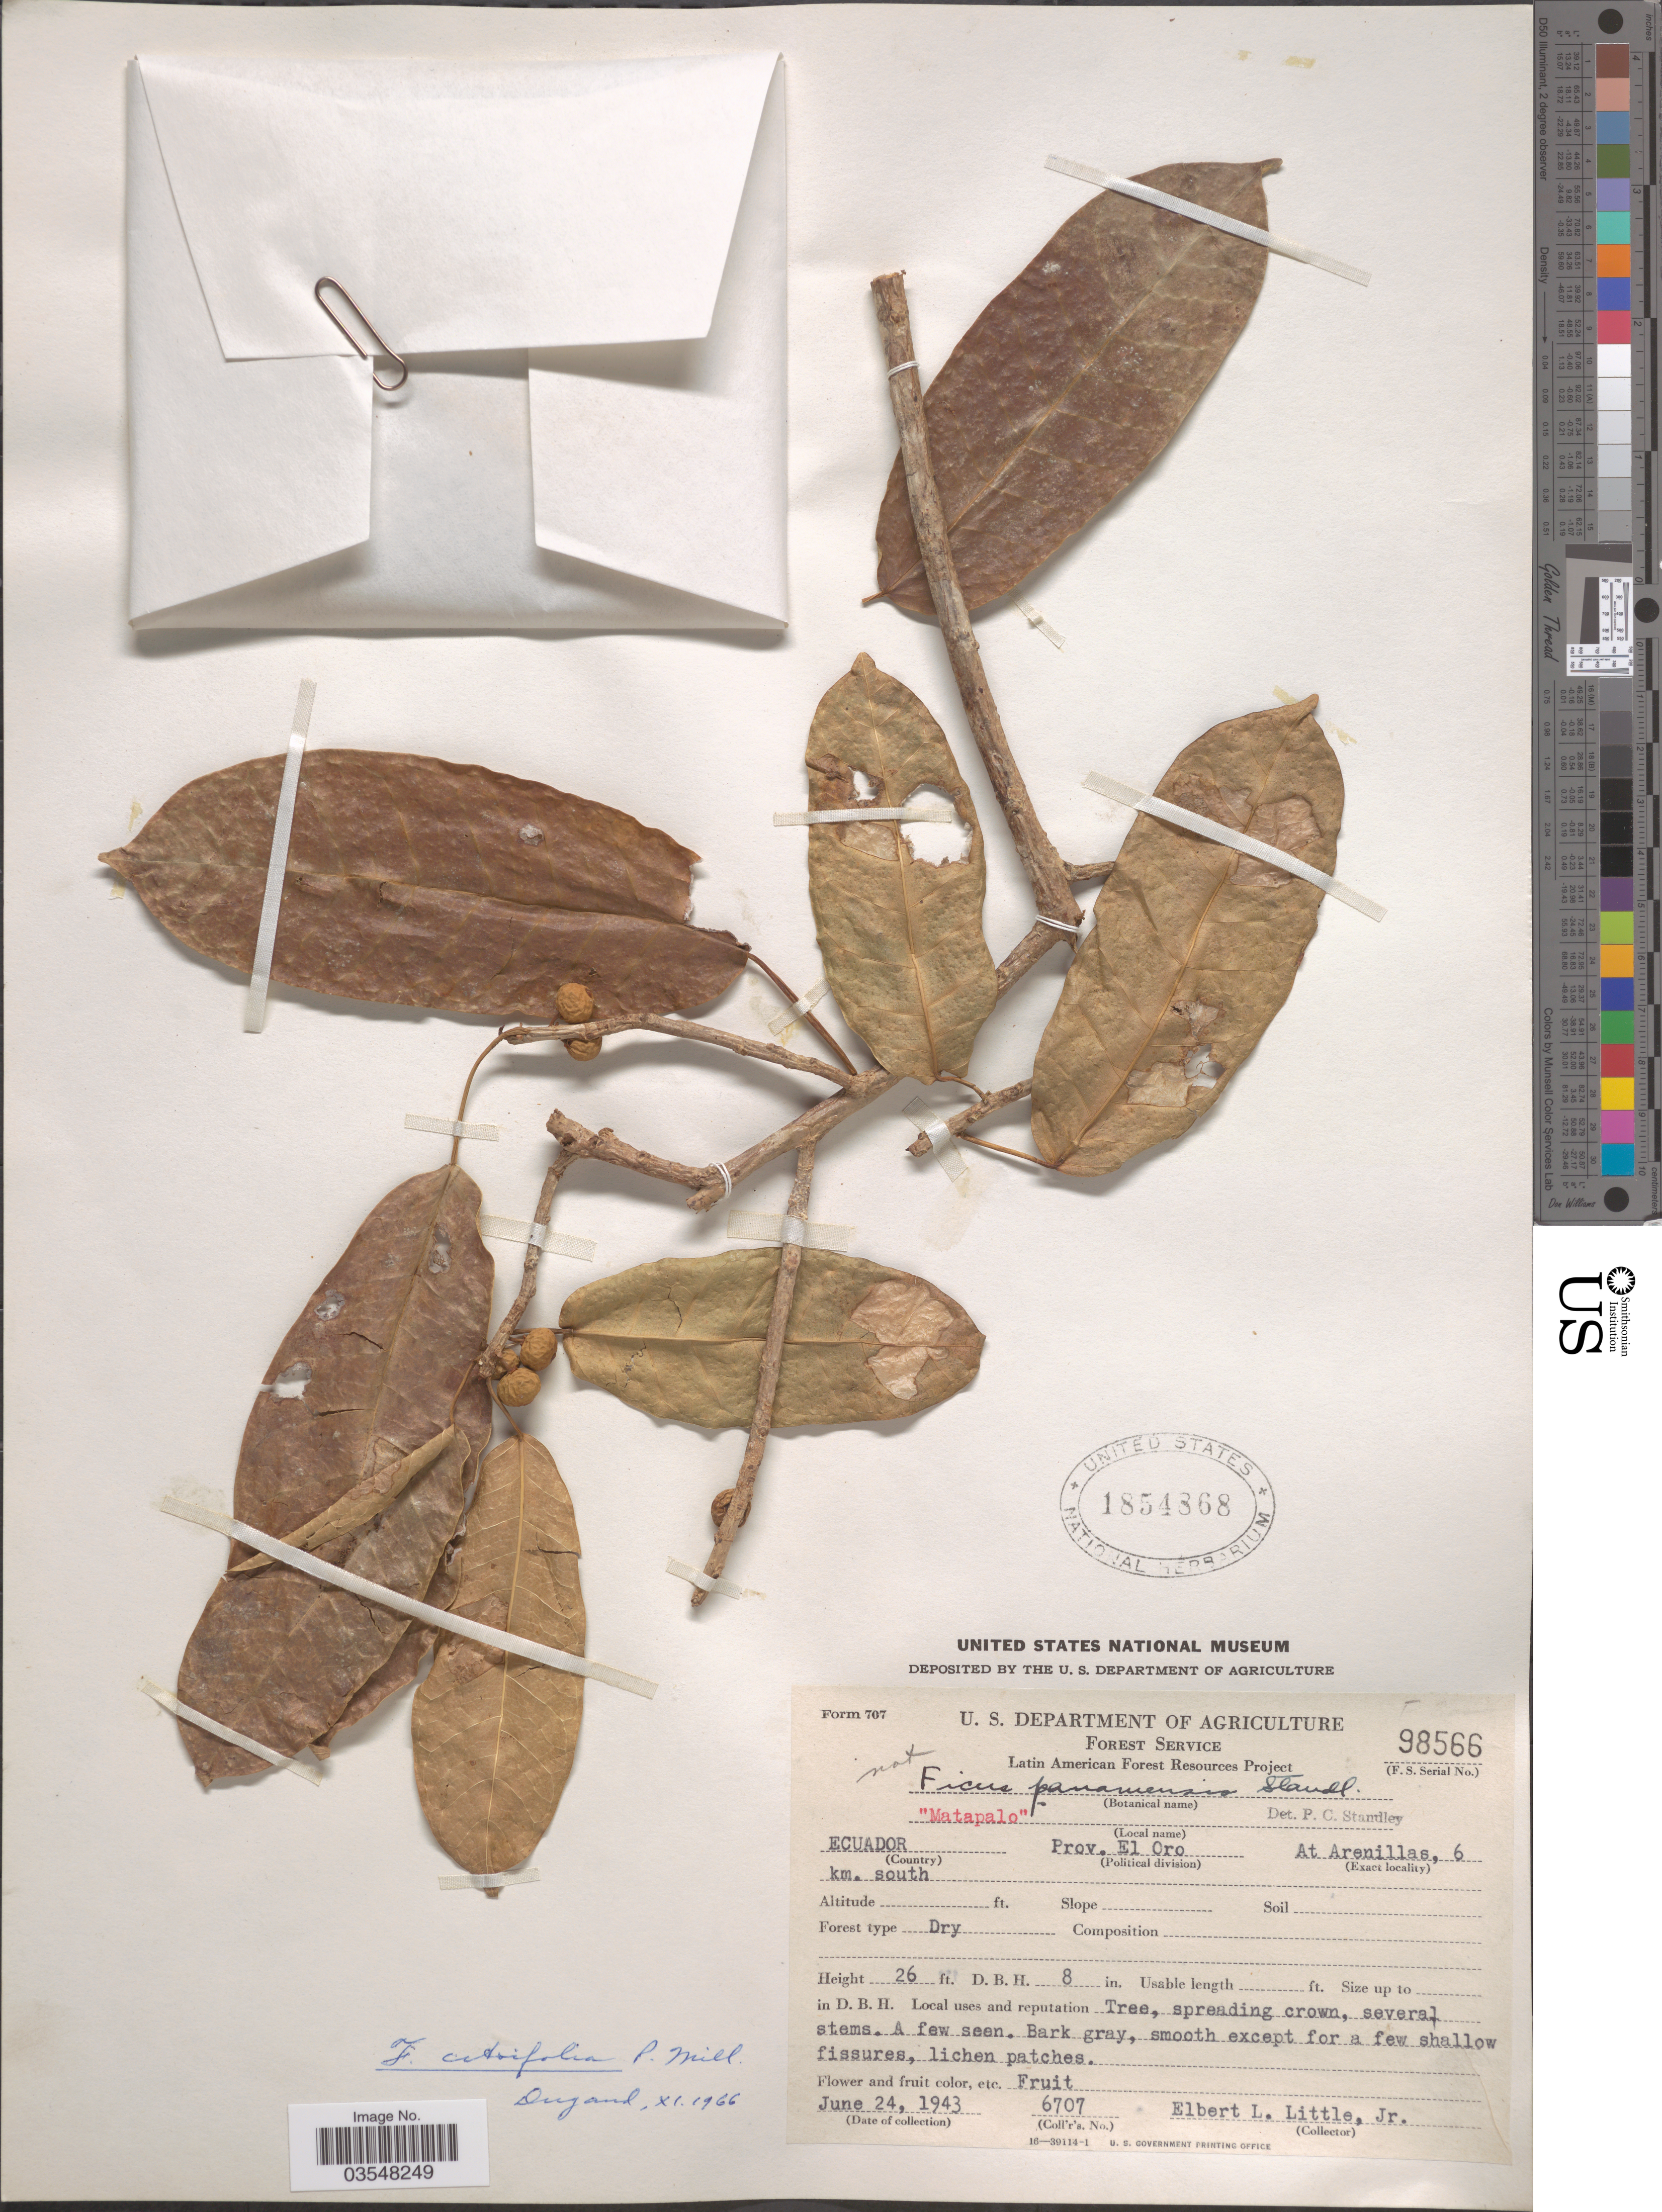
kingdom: Plantae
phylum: Tracheophyta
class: Magnoliopsida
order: Rosales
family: Moraceae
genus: Ficus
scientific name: Ficus citrifolia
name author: Mill.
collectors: E. L. Little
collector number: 6707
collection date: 1943-06-24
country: Ecuador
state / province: El Oro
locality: At Arenillas, 6 km. south.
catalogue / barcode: US 1854868